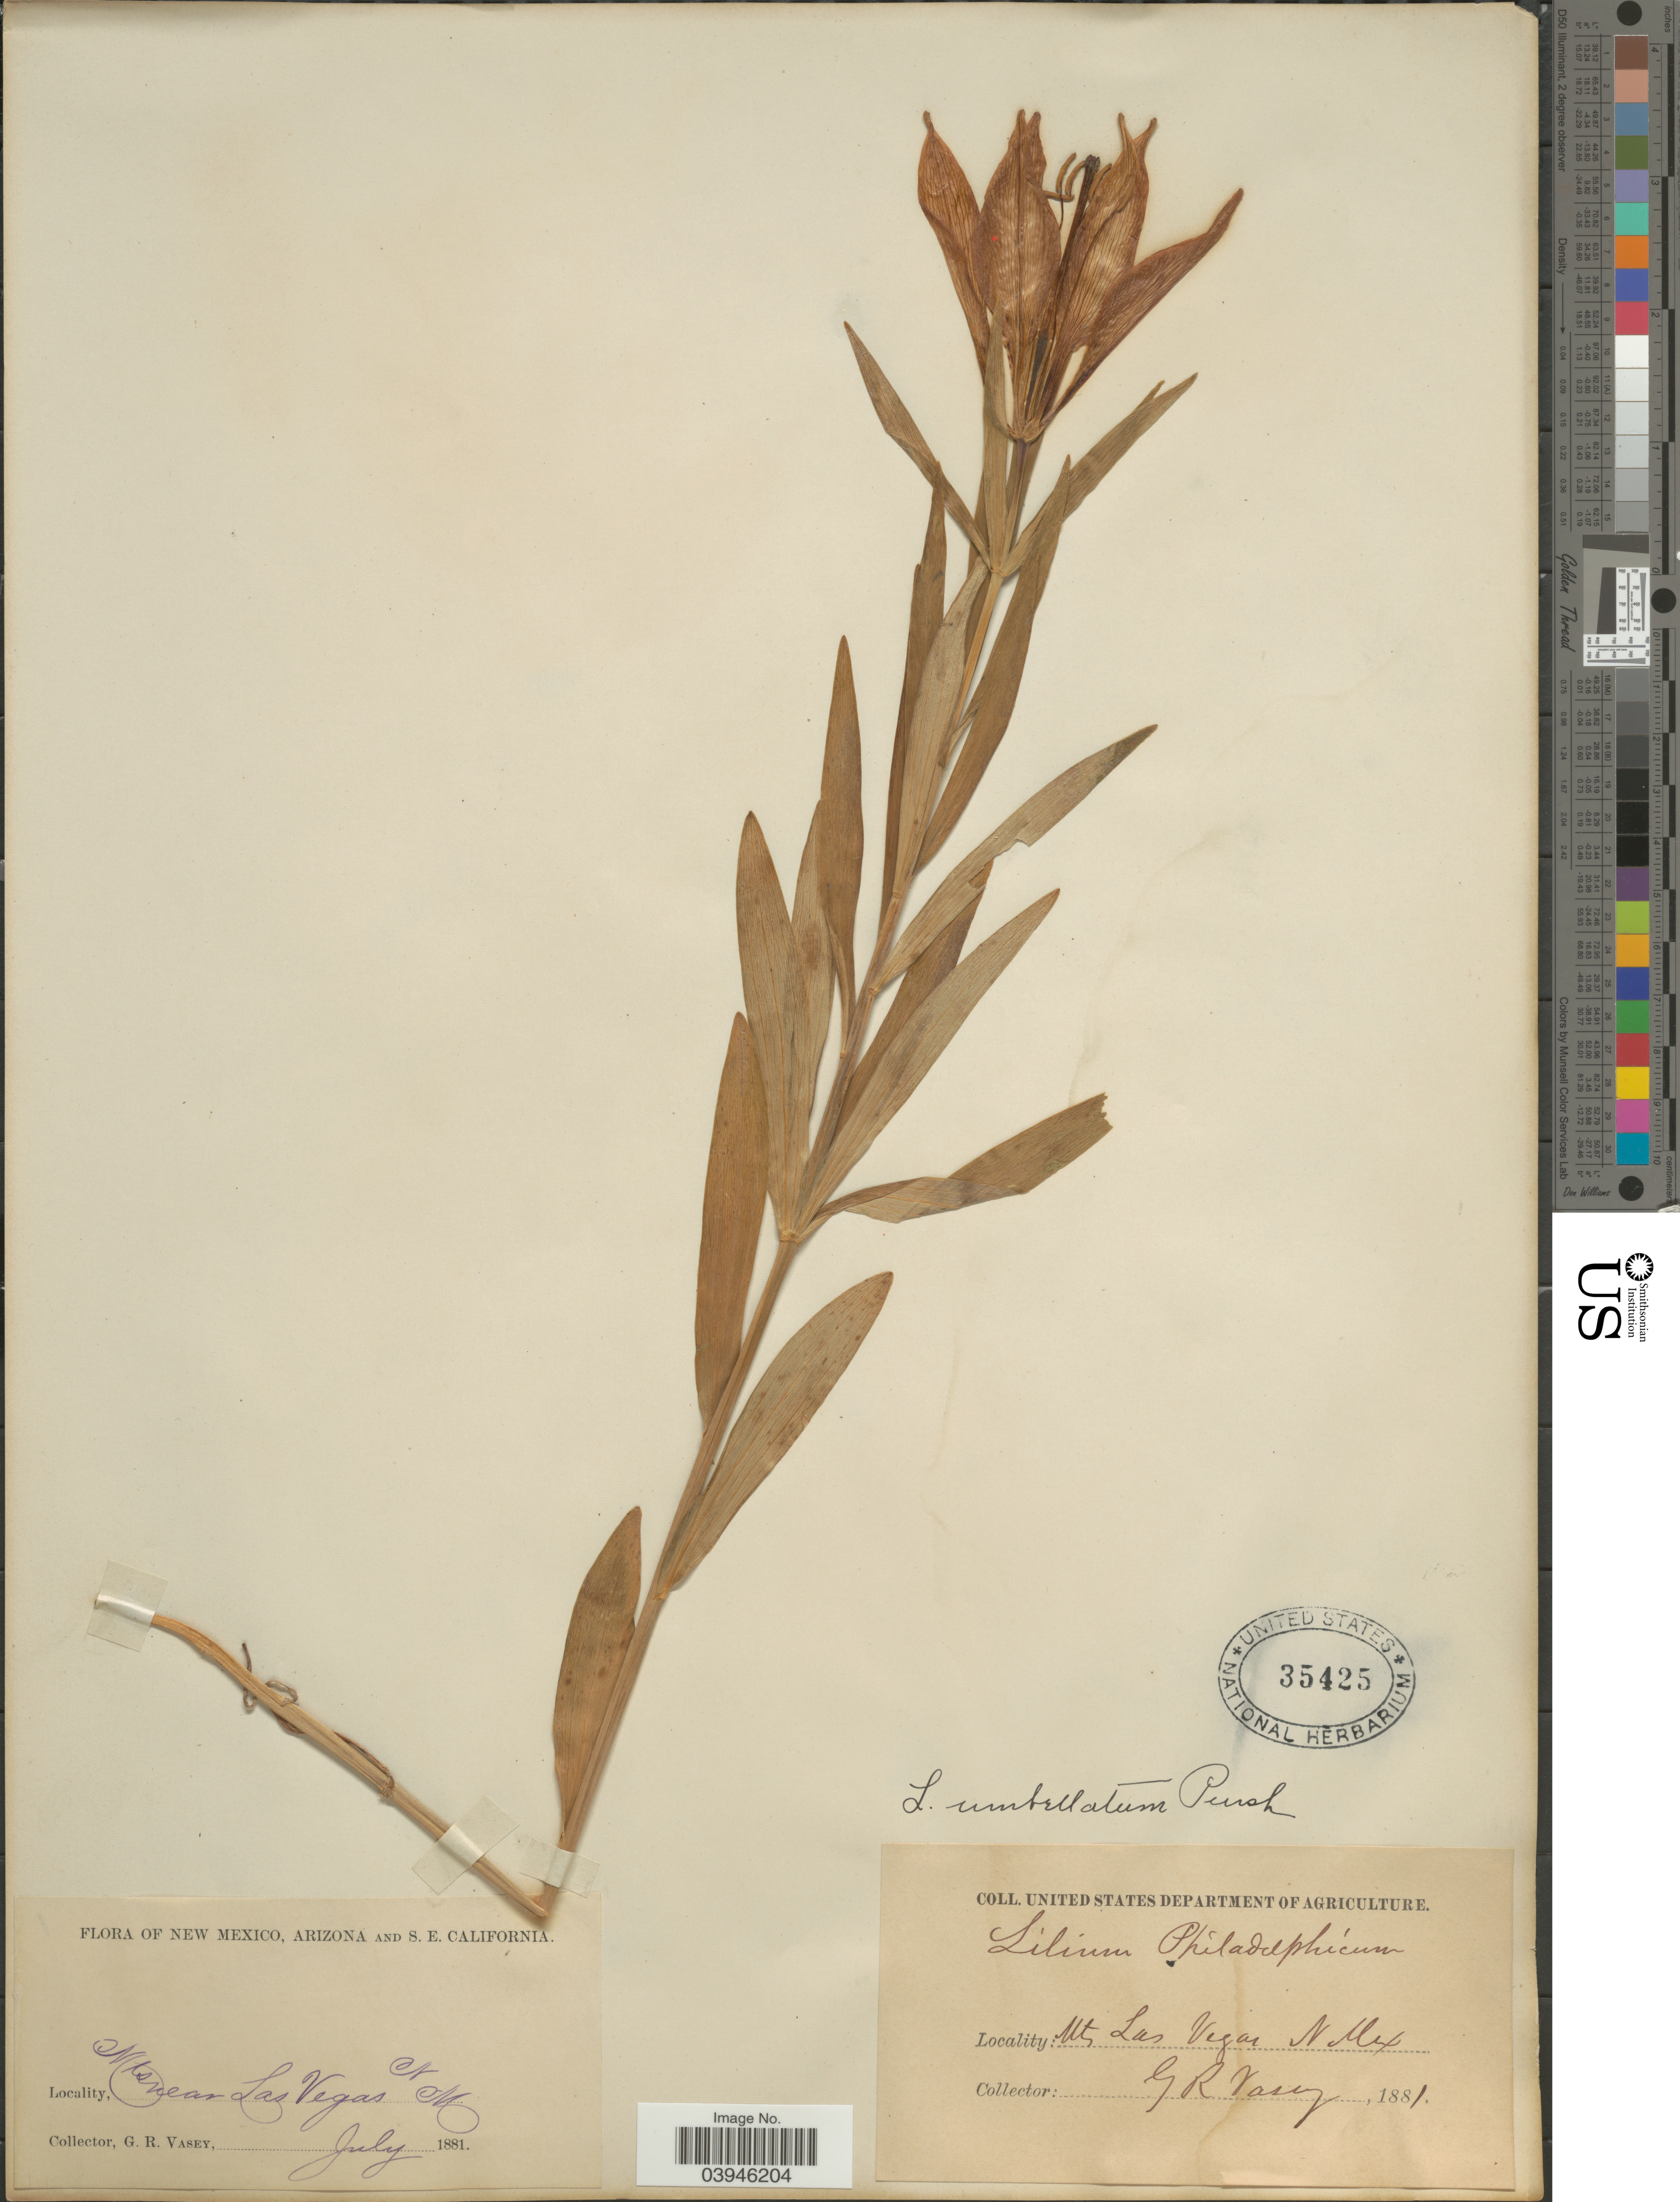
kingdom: Plantae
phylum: Tracheophyta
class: Liliopsida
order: Liliales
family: Liliaceae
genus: Lilium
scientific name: Lilium philadelphicum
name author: L.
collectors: G. R. Vasey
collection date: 1881-07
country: United States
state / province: New Mexico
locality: Mts near Las Vegas.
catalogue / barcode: US 35425